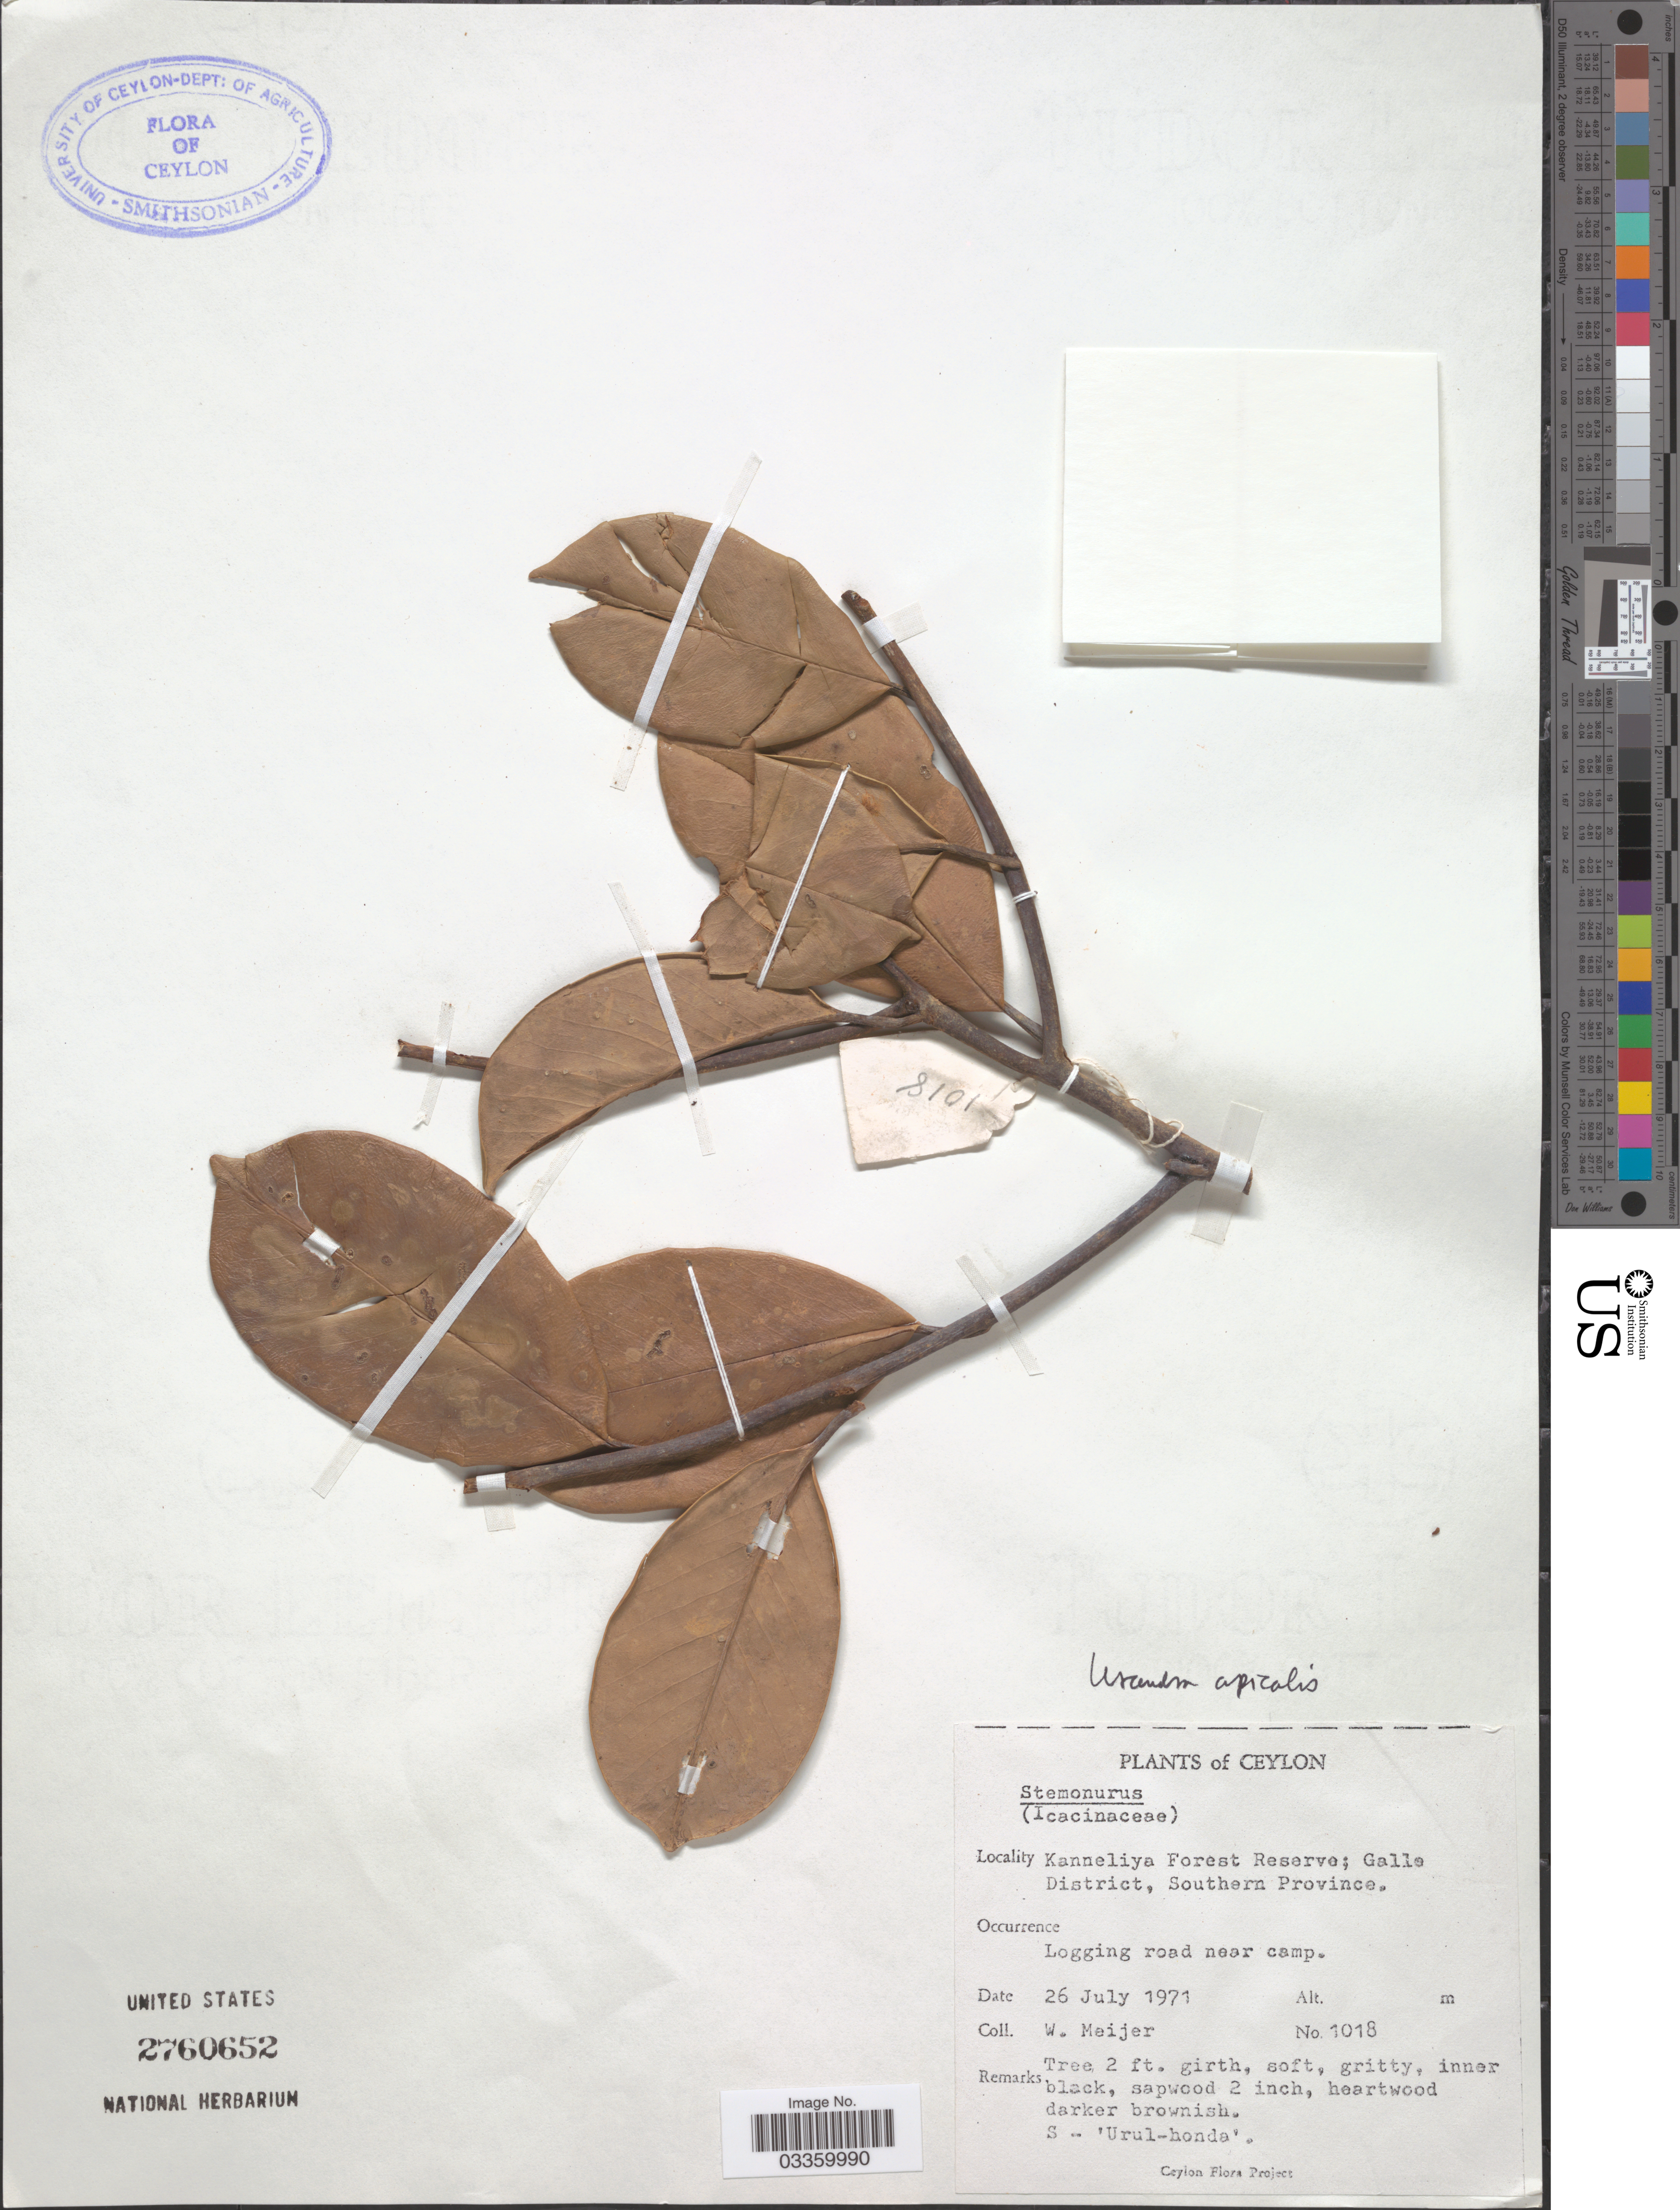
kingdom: Plantae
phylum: Tracheophyta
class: Magnoliopsida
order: Cardiopteridales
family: Stemonuraceae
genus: Stemonurus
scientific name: Stemonurus apicalis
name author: (Thwaites) Miers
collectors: W. Meijer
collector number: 1018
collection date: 1971-07-26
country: Sri Lanka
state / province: Southern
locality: Ceylon. Kanneliya Forest Reserve; Galle District.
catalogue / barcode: US 2760652